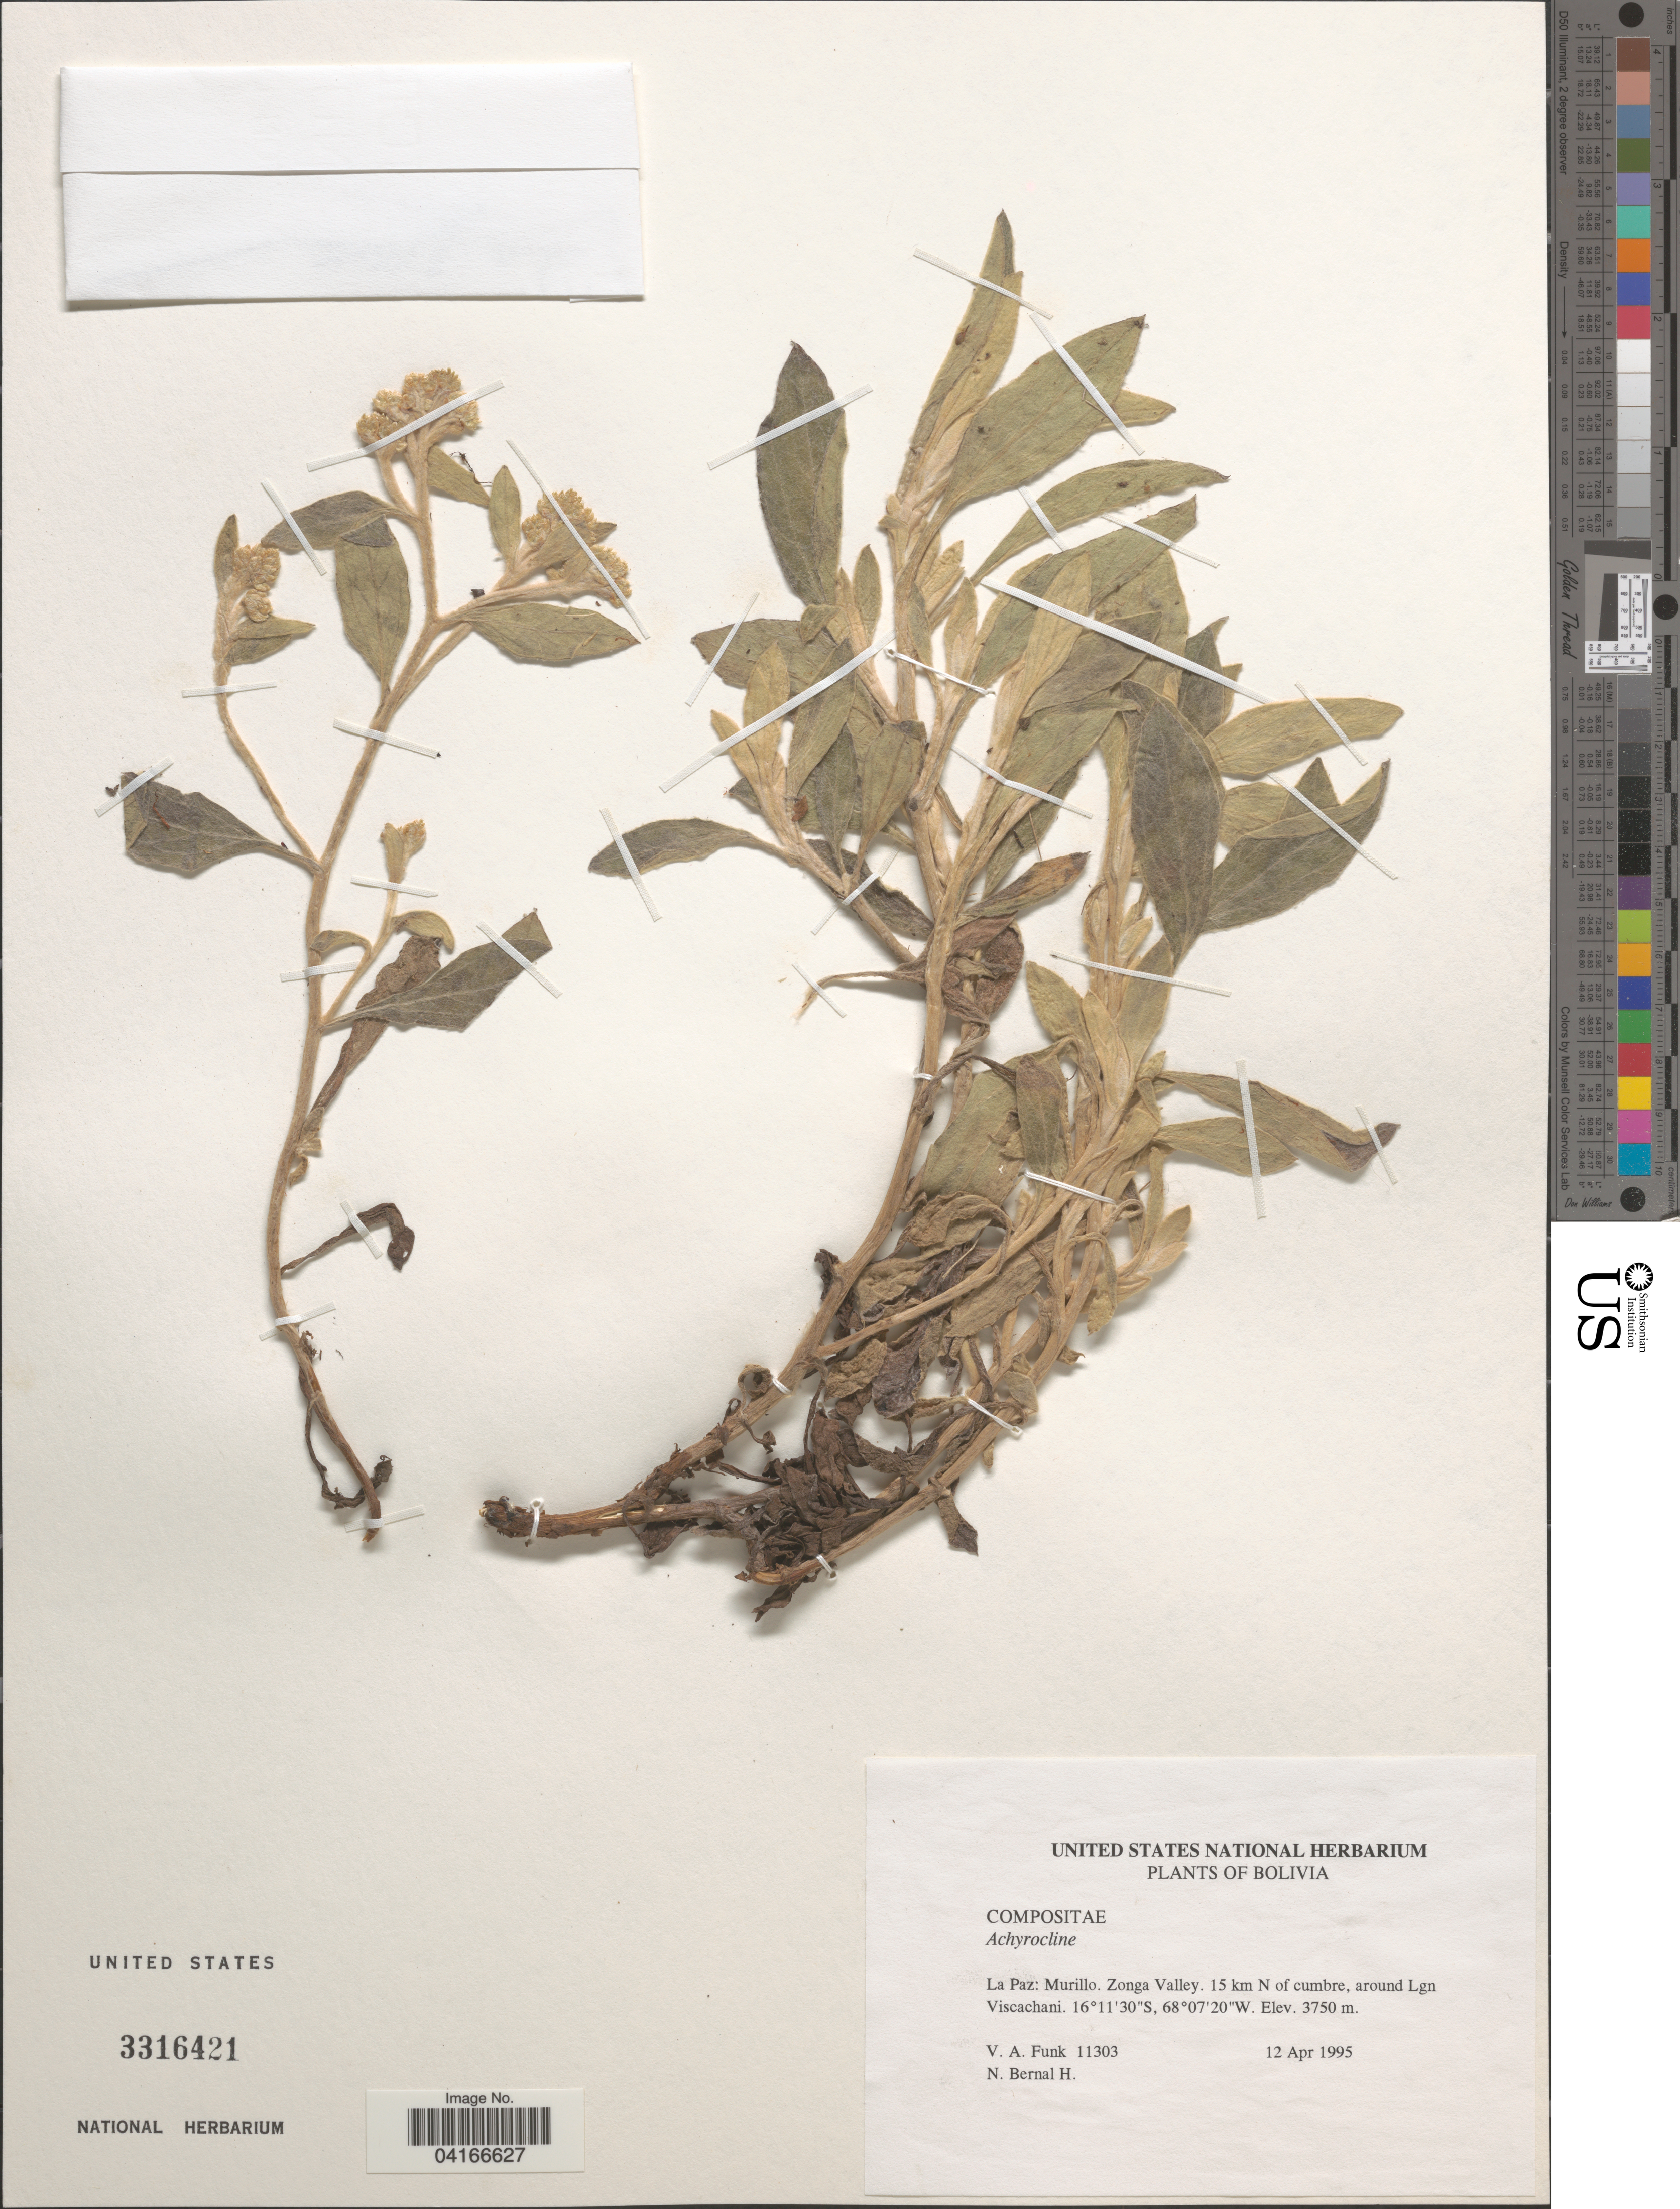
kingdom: Plantae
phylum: Tracheophyta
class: Magnoliopsida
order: Asterales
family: Asteraceae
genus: Achyrocline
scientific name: Achyrocline sp.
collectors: V. Funk & N. Bernal H.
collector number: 11303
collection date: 1995-04-12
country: Bolivia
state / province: La Paz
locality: Murillo. Zonga Valley. 15 km N of cumbre, around Lgn Viscachani.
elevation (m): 3750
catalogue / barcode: US 3316421